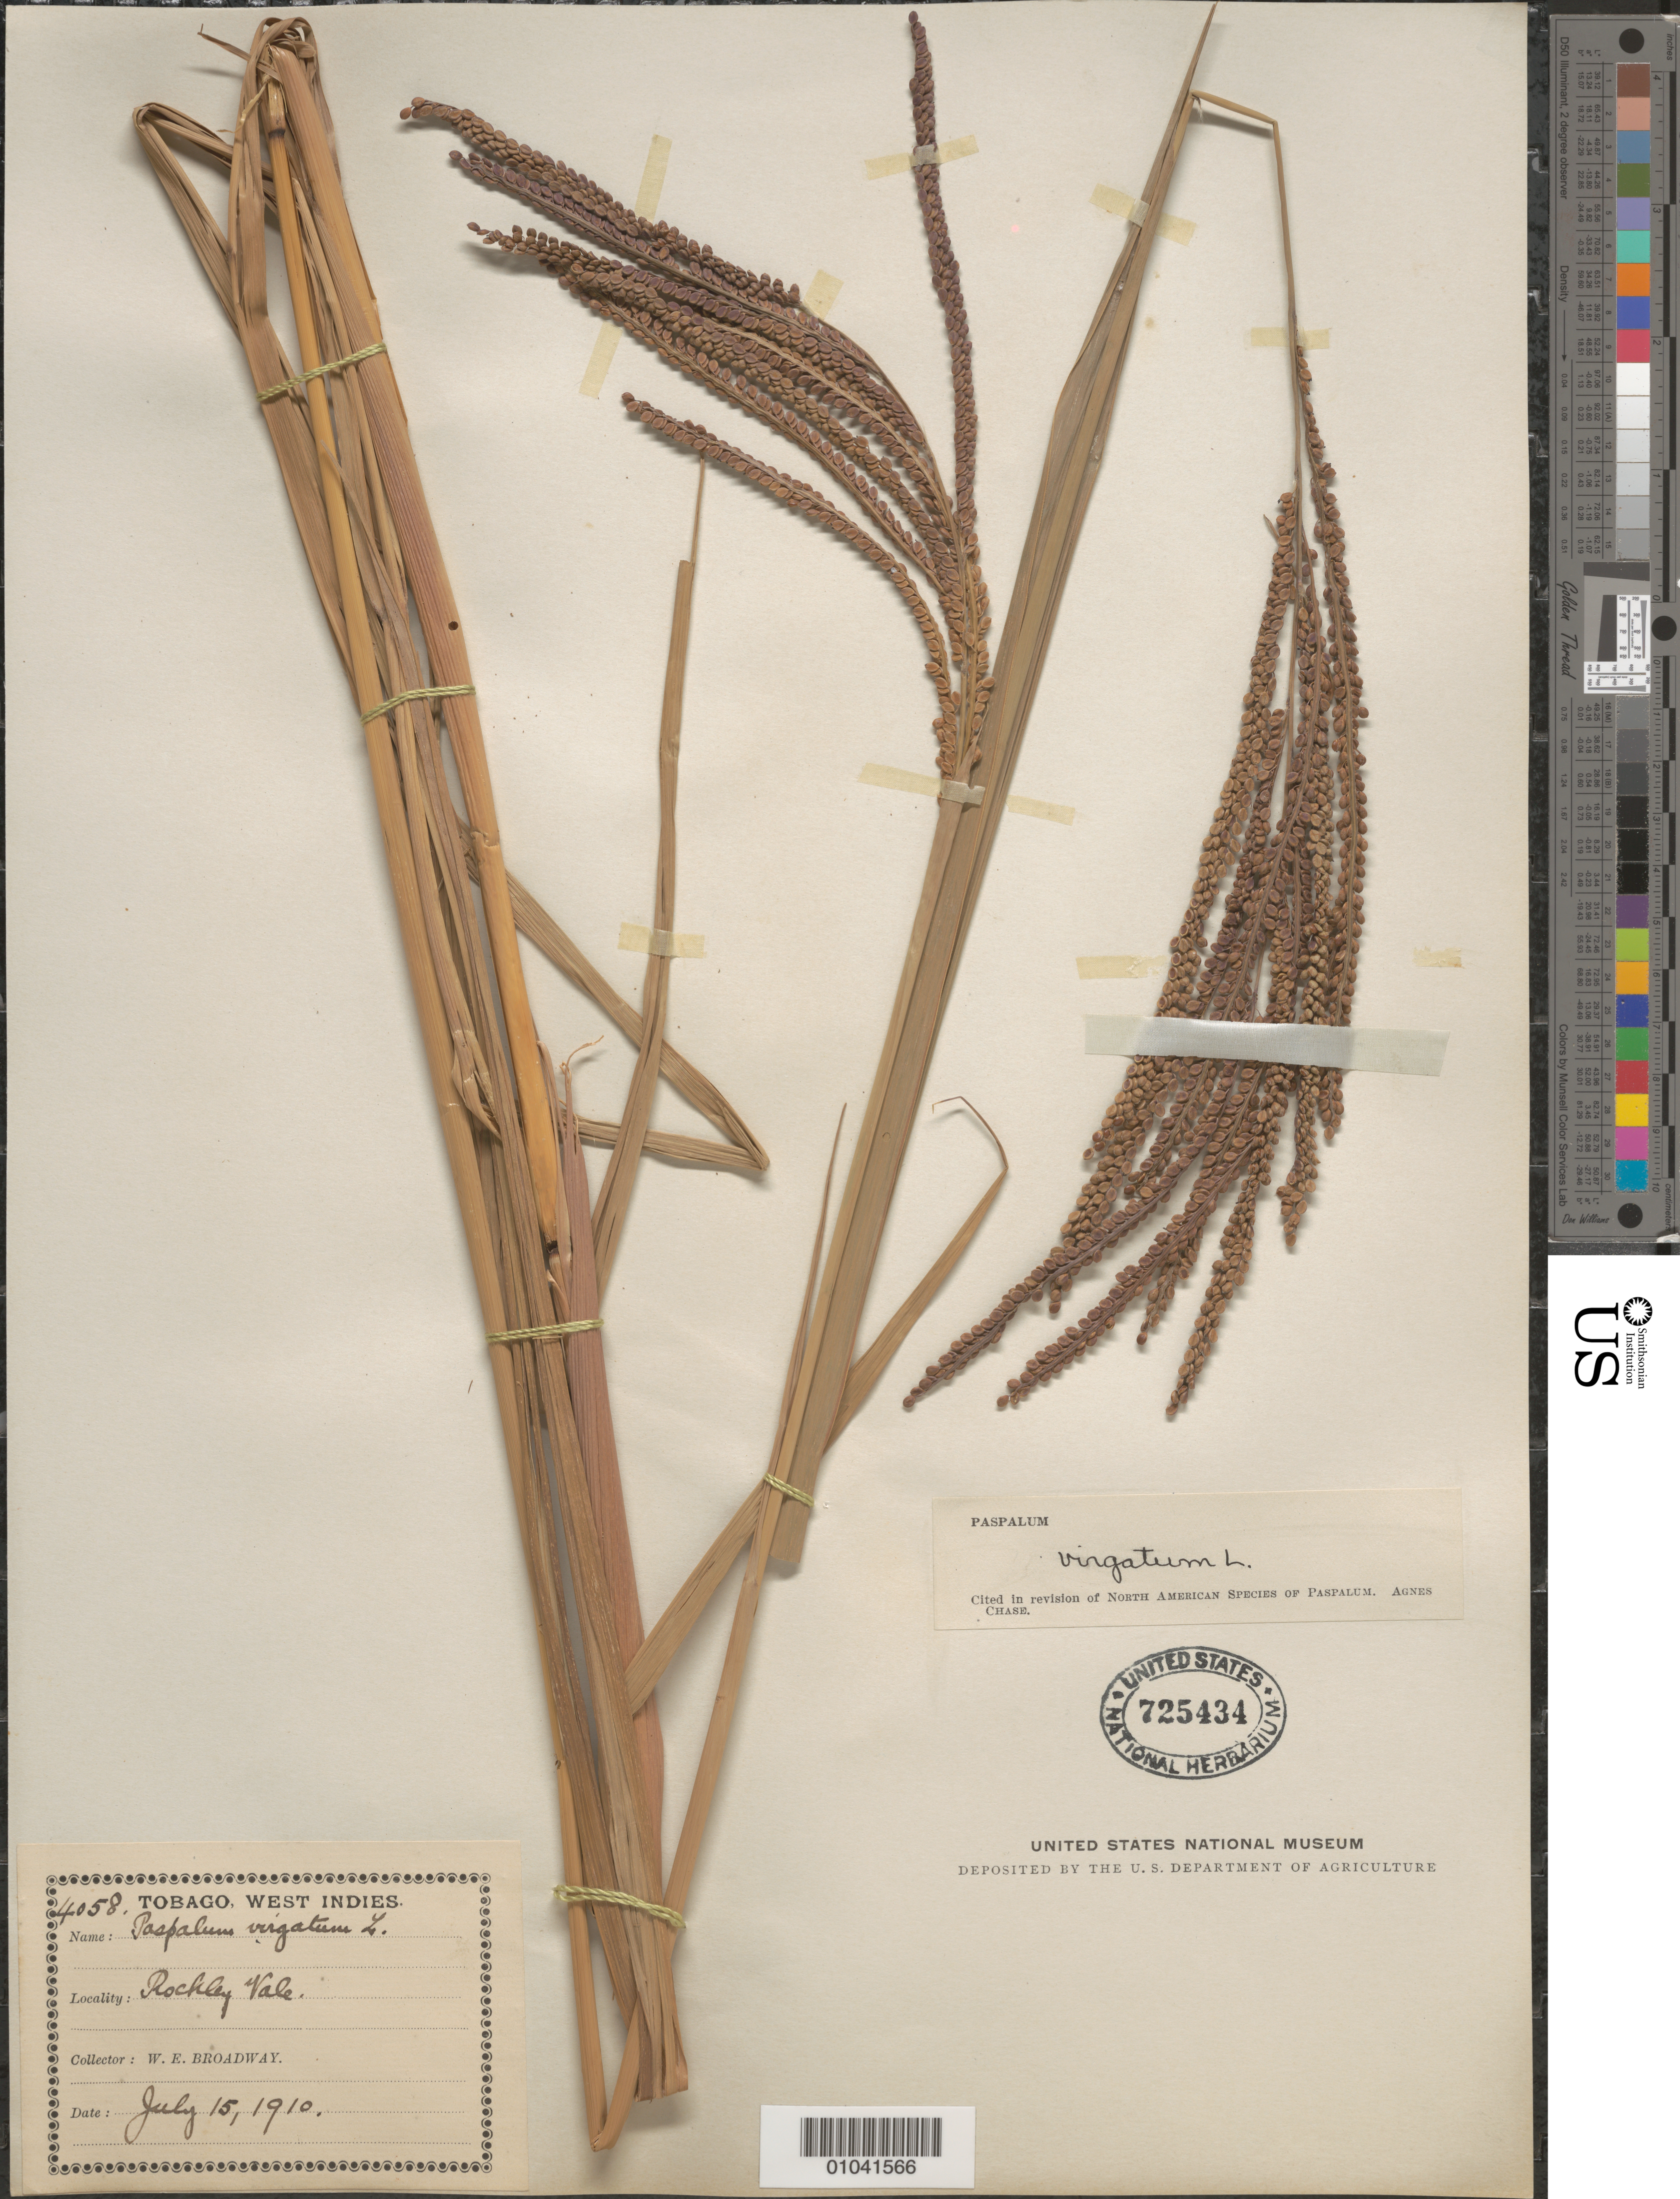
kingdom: Plantae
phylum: Tracheophyta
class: Liliopsida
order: Poales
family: Poaceae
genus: Paspalum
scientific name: Paspalum virgatum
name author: L.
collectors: W. E. Broadway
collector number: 4058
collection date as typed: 15 Jul 1910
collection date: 1910-07-15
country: Trinidad and Tobago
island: Tobago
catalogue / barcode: US 725434